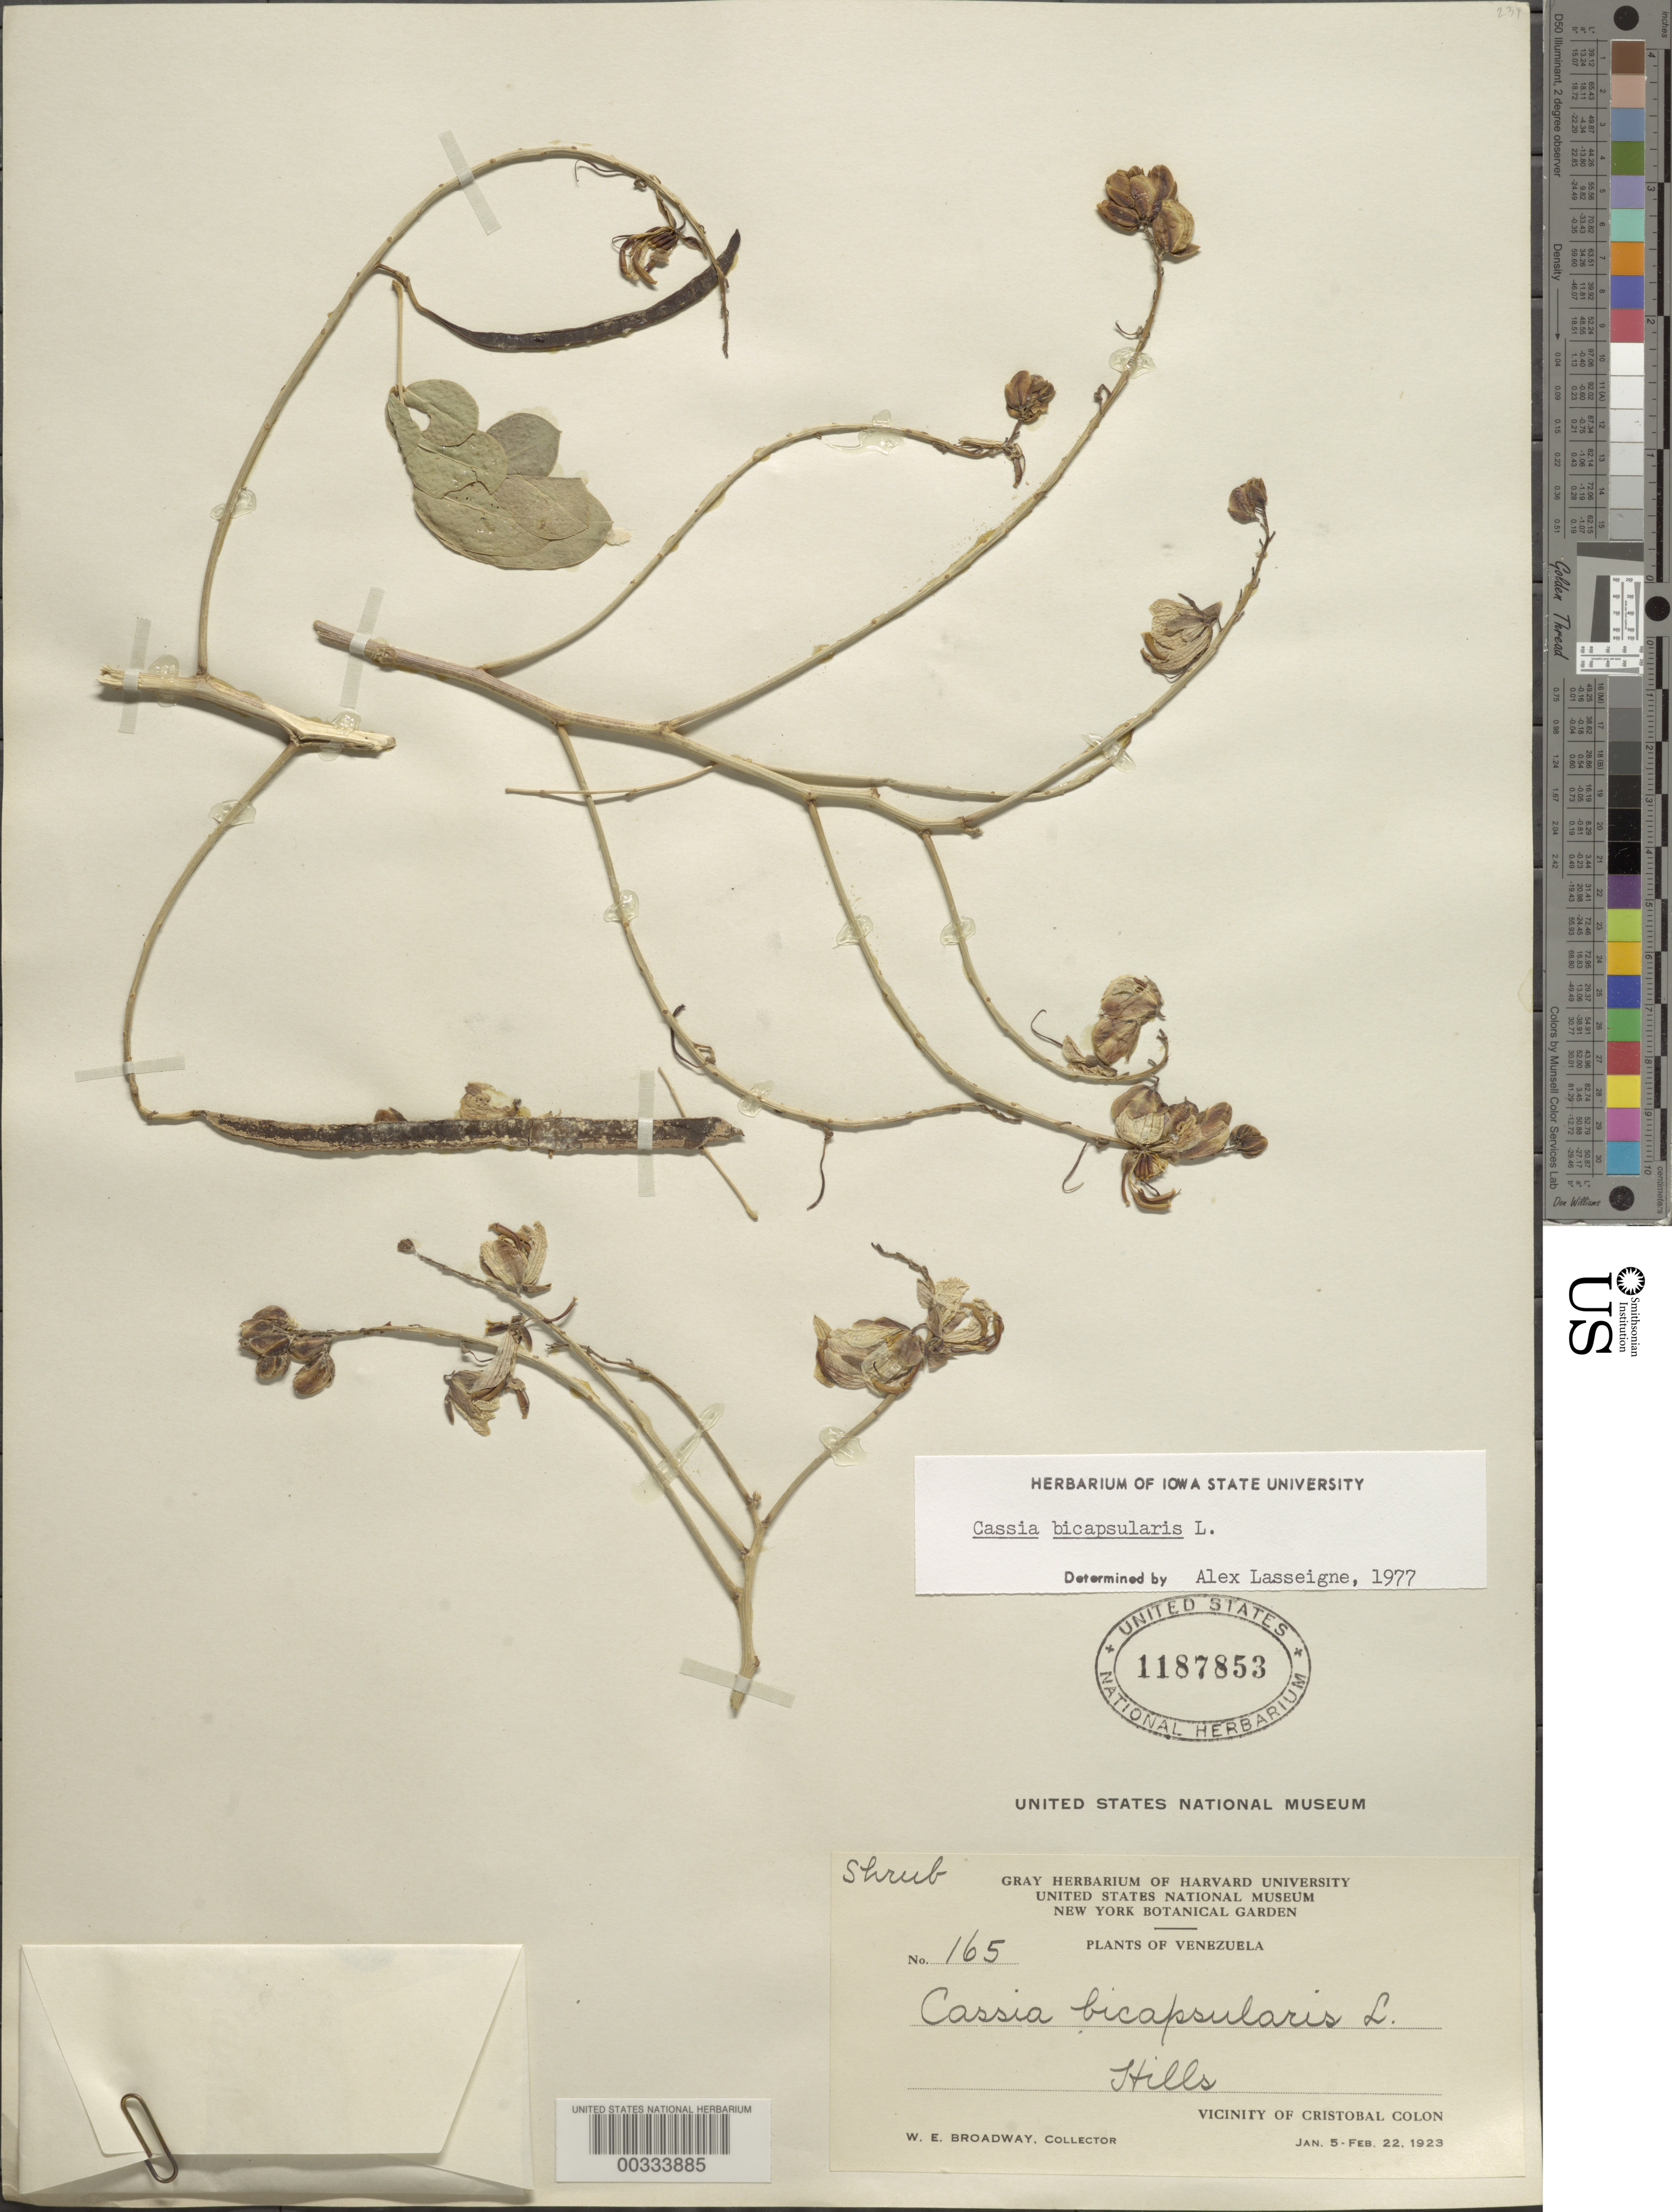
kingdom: Plantae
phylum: Tracheophyta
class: Magnoliopsida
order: Fabales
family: Fabaceae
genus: Senna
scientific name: Senna bicapsularis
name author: (L.) Roxb.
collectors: W. E. Broadway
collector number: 165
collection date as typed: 05 Jan 1923 to 22 Feb 1923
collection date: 1923-01-05/1923-02-22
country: Venezuela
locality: Vicinity of Cristobal Colon.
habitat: Hills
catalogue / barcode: US 1187853